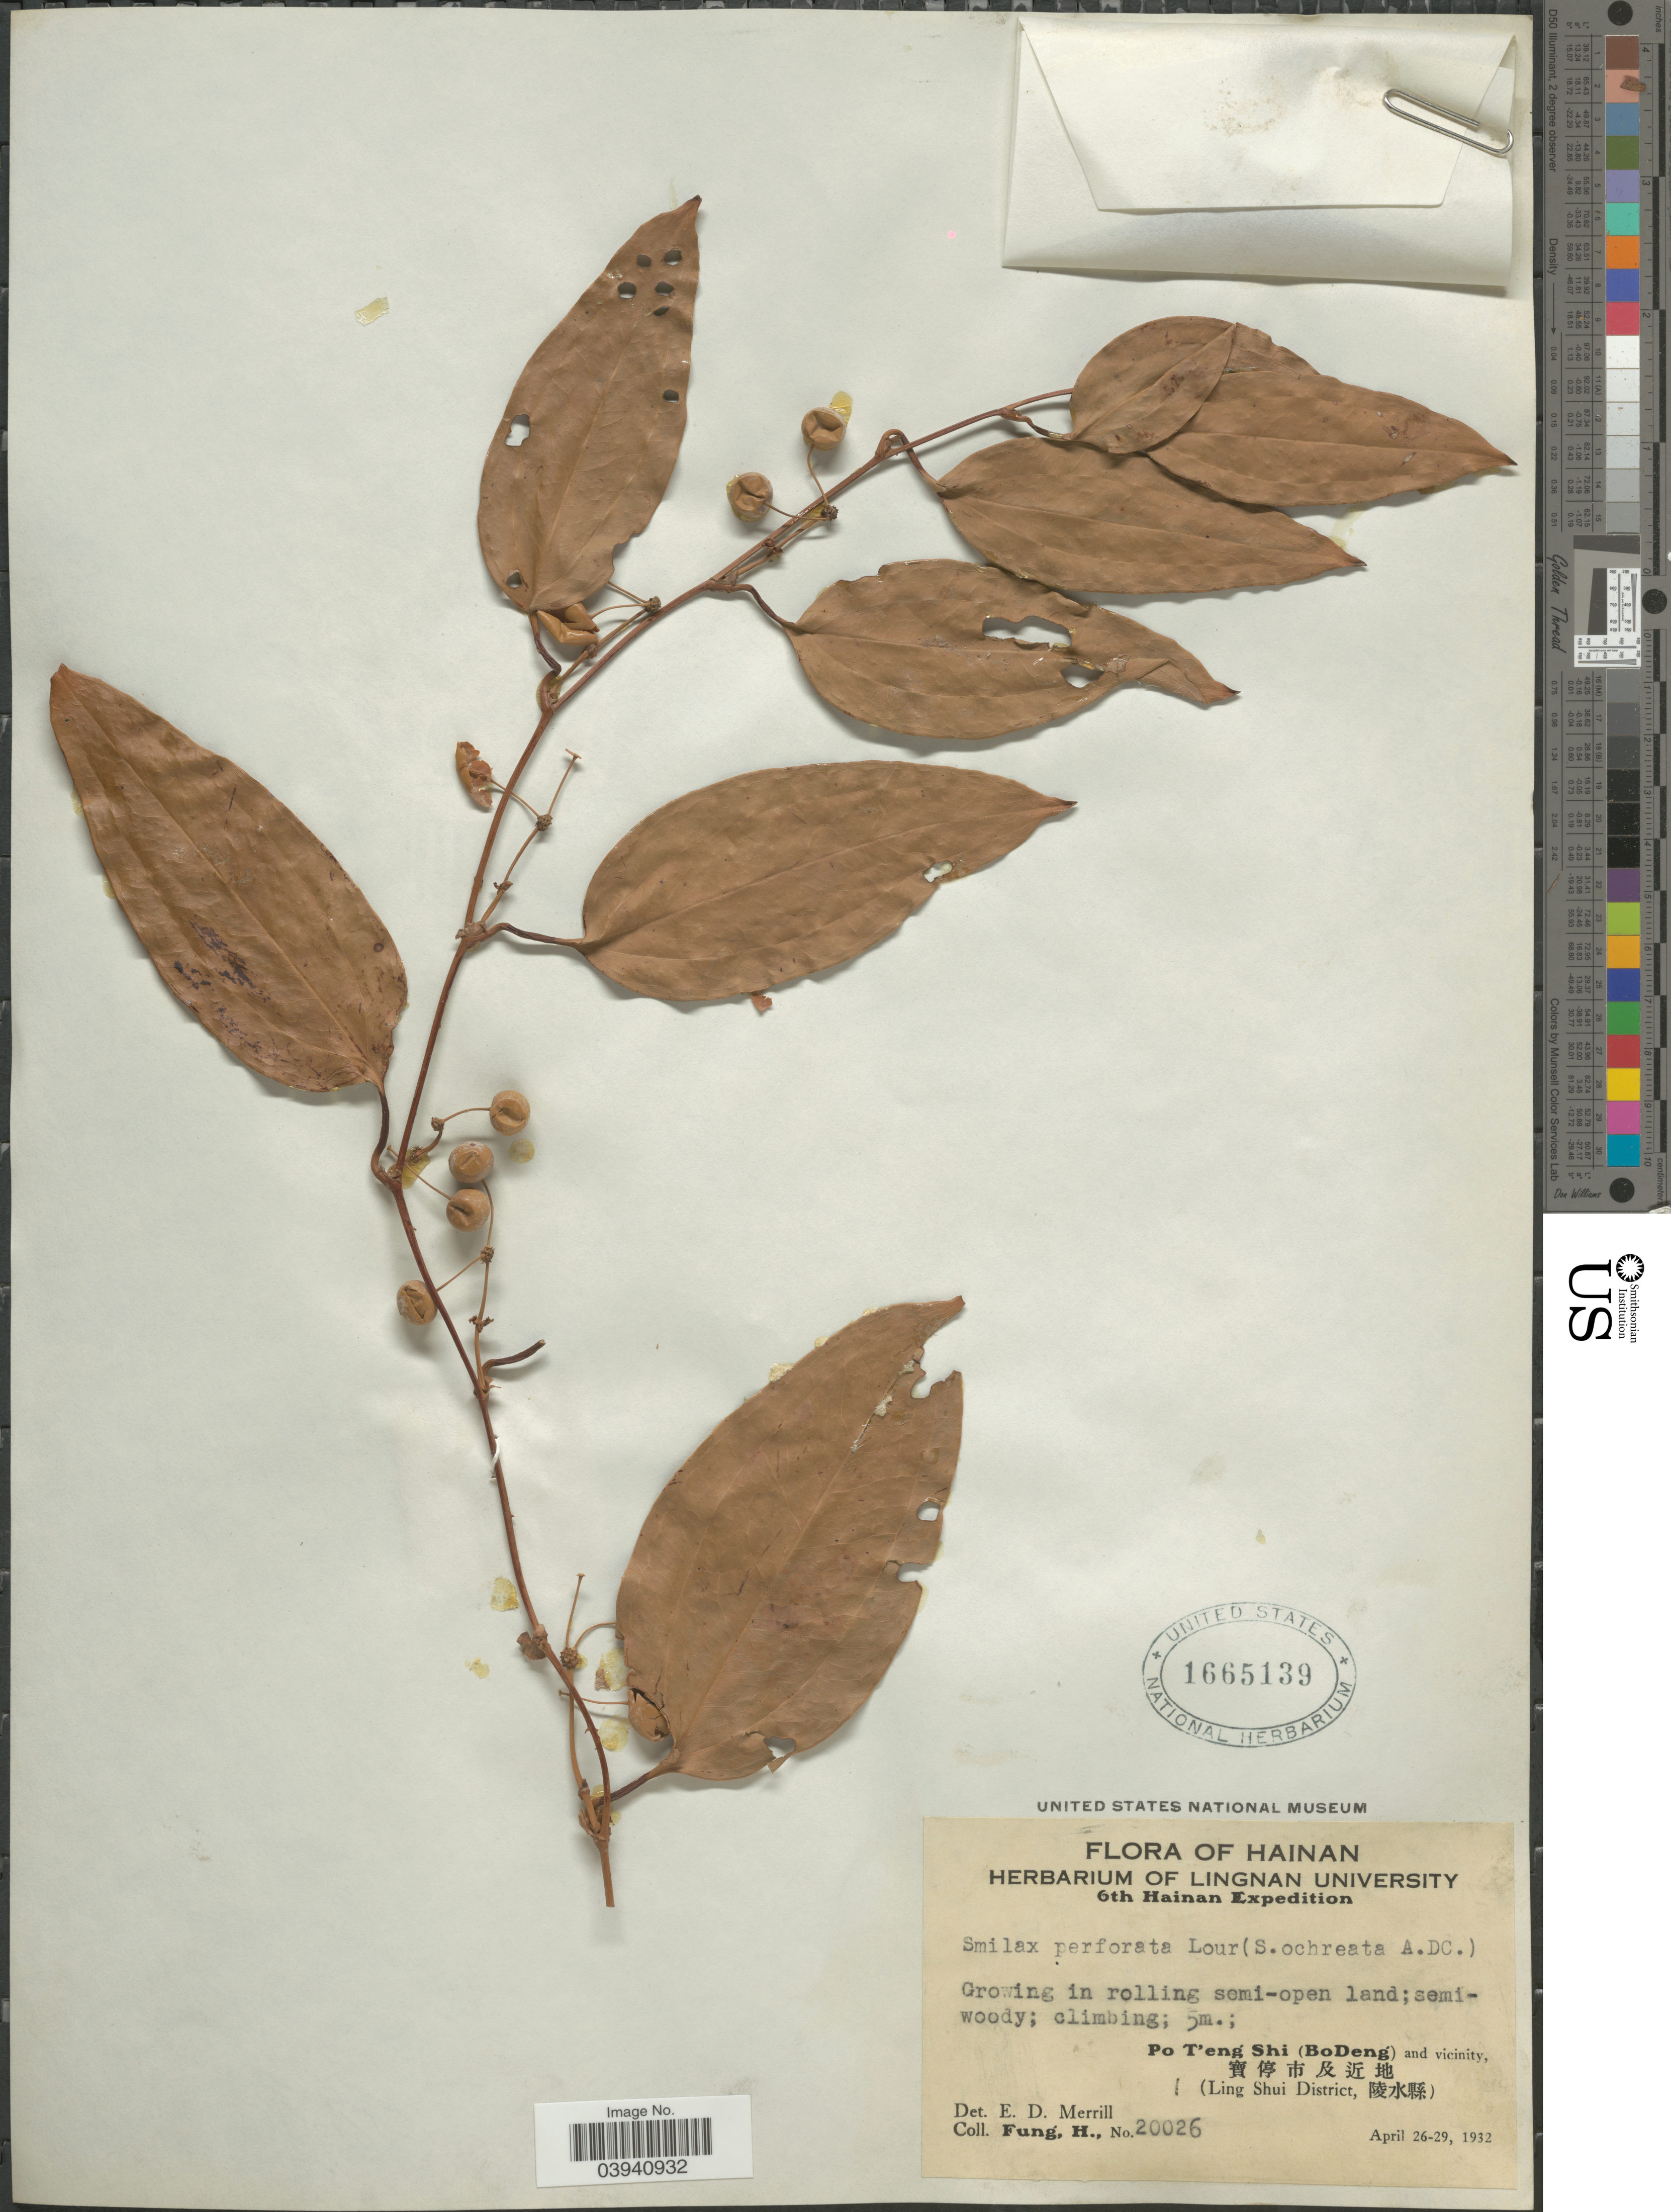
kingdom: Plantae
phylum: Tracheophyta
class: Liliopsida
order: Liliales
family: Smilacaceae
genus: Smilax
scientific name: Smilax perfoliata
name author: Lour.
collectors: H. Fung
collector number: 20026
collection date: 1932-04-26/1932-04-29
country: China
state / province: Hainan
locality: T'eng Shi (BoDeng) and vicinity, (Ling Shui District.)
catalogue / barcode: US 1665139